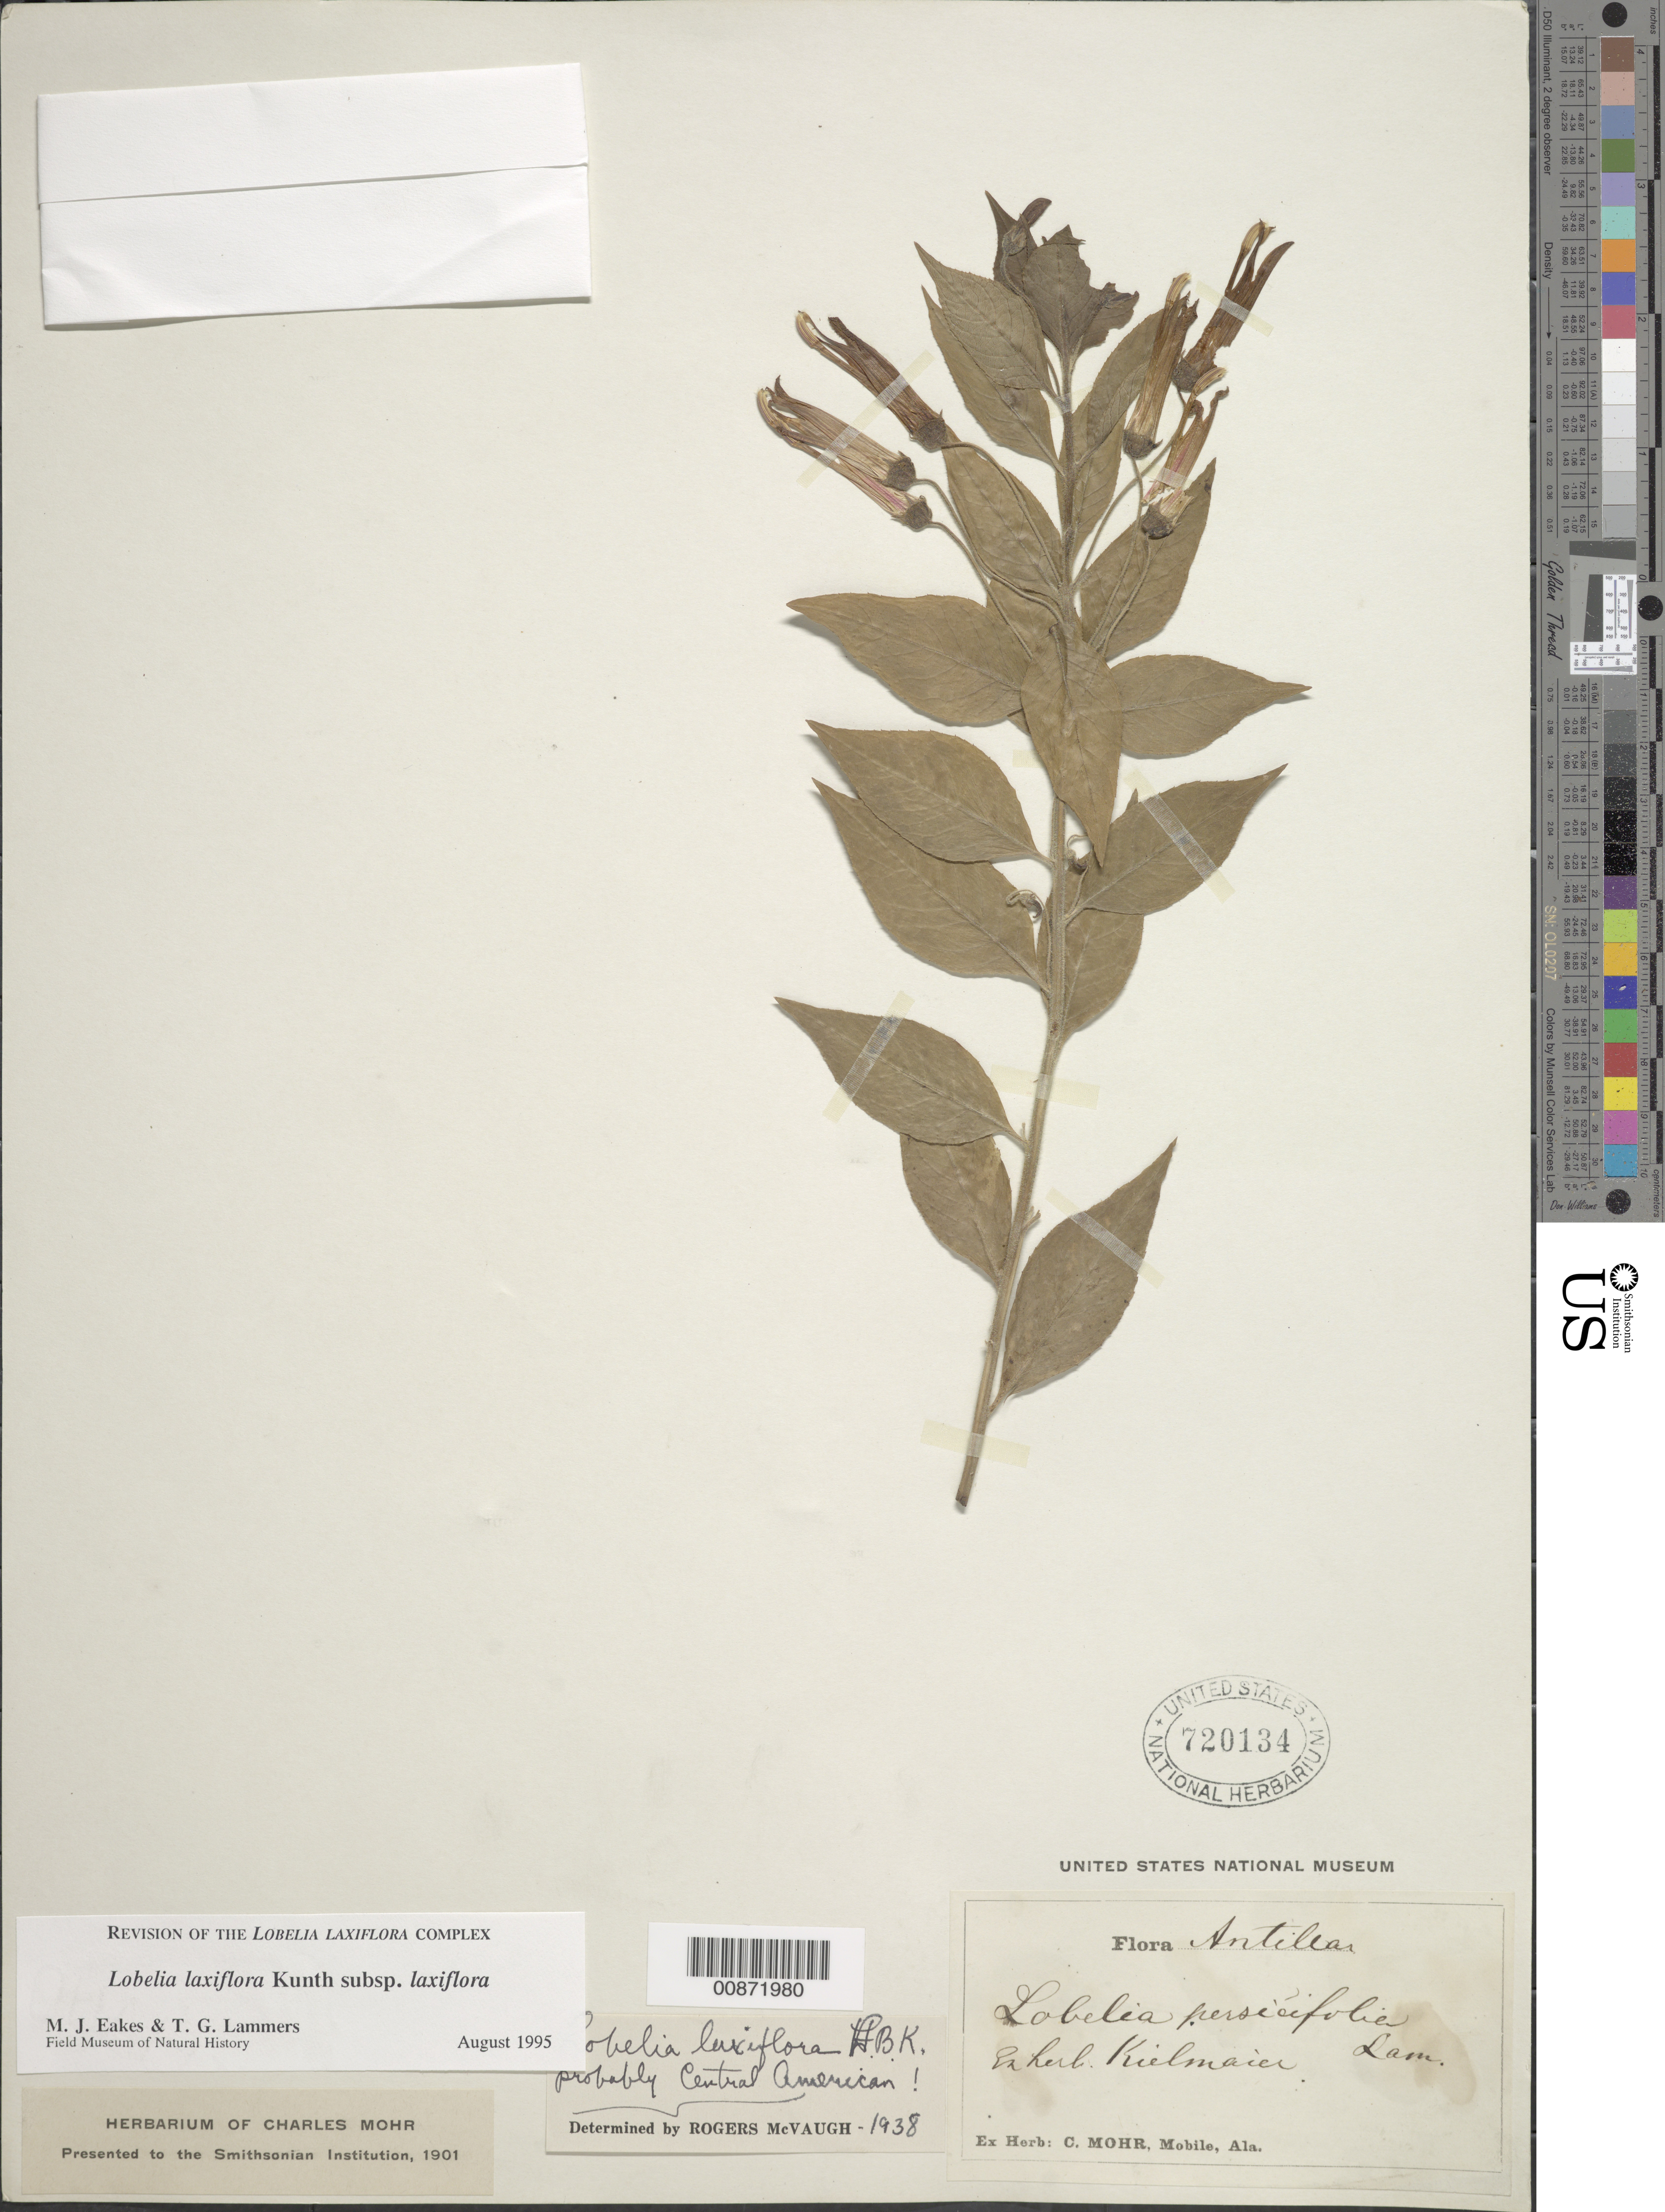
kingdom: Plantae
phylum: Tracheophyta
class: Magnoliopsida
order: Asterales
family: Campanulaceae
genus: Lobelia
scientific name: Lobelia laxiflora subsp. laxiflora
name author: Kunth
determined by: Eakes, M. J.; Lammers, T. G.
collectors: C. T. Mohr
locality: Antilear ?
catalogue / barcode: US 720134